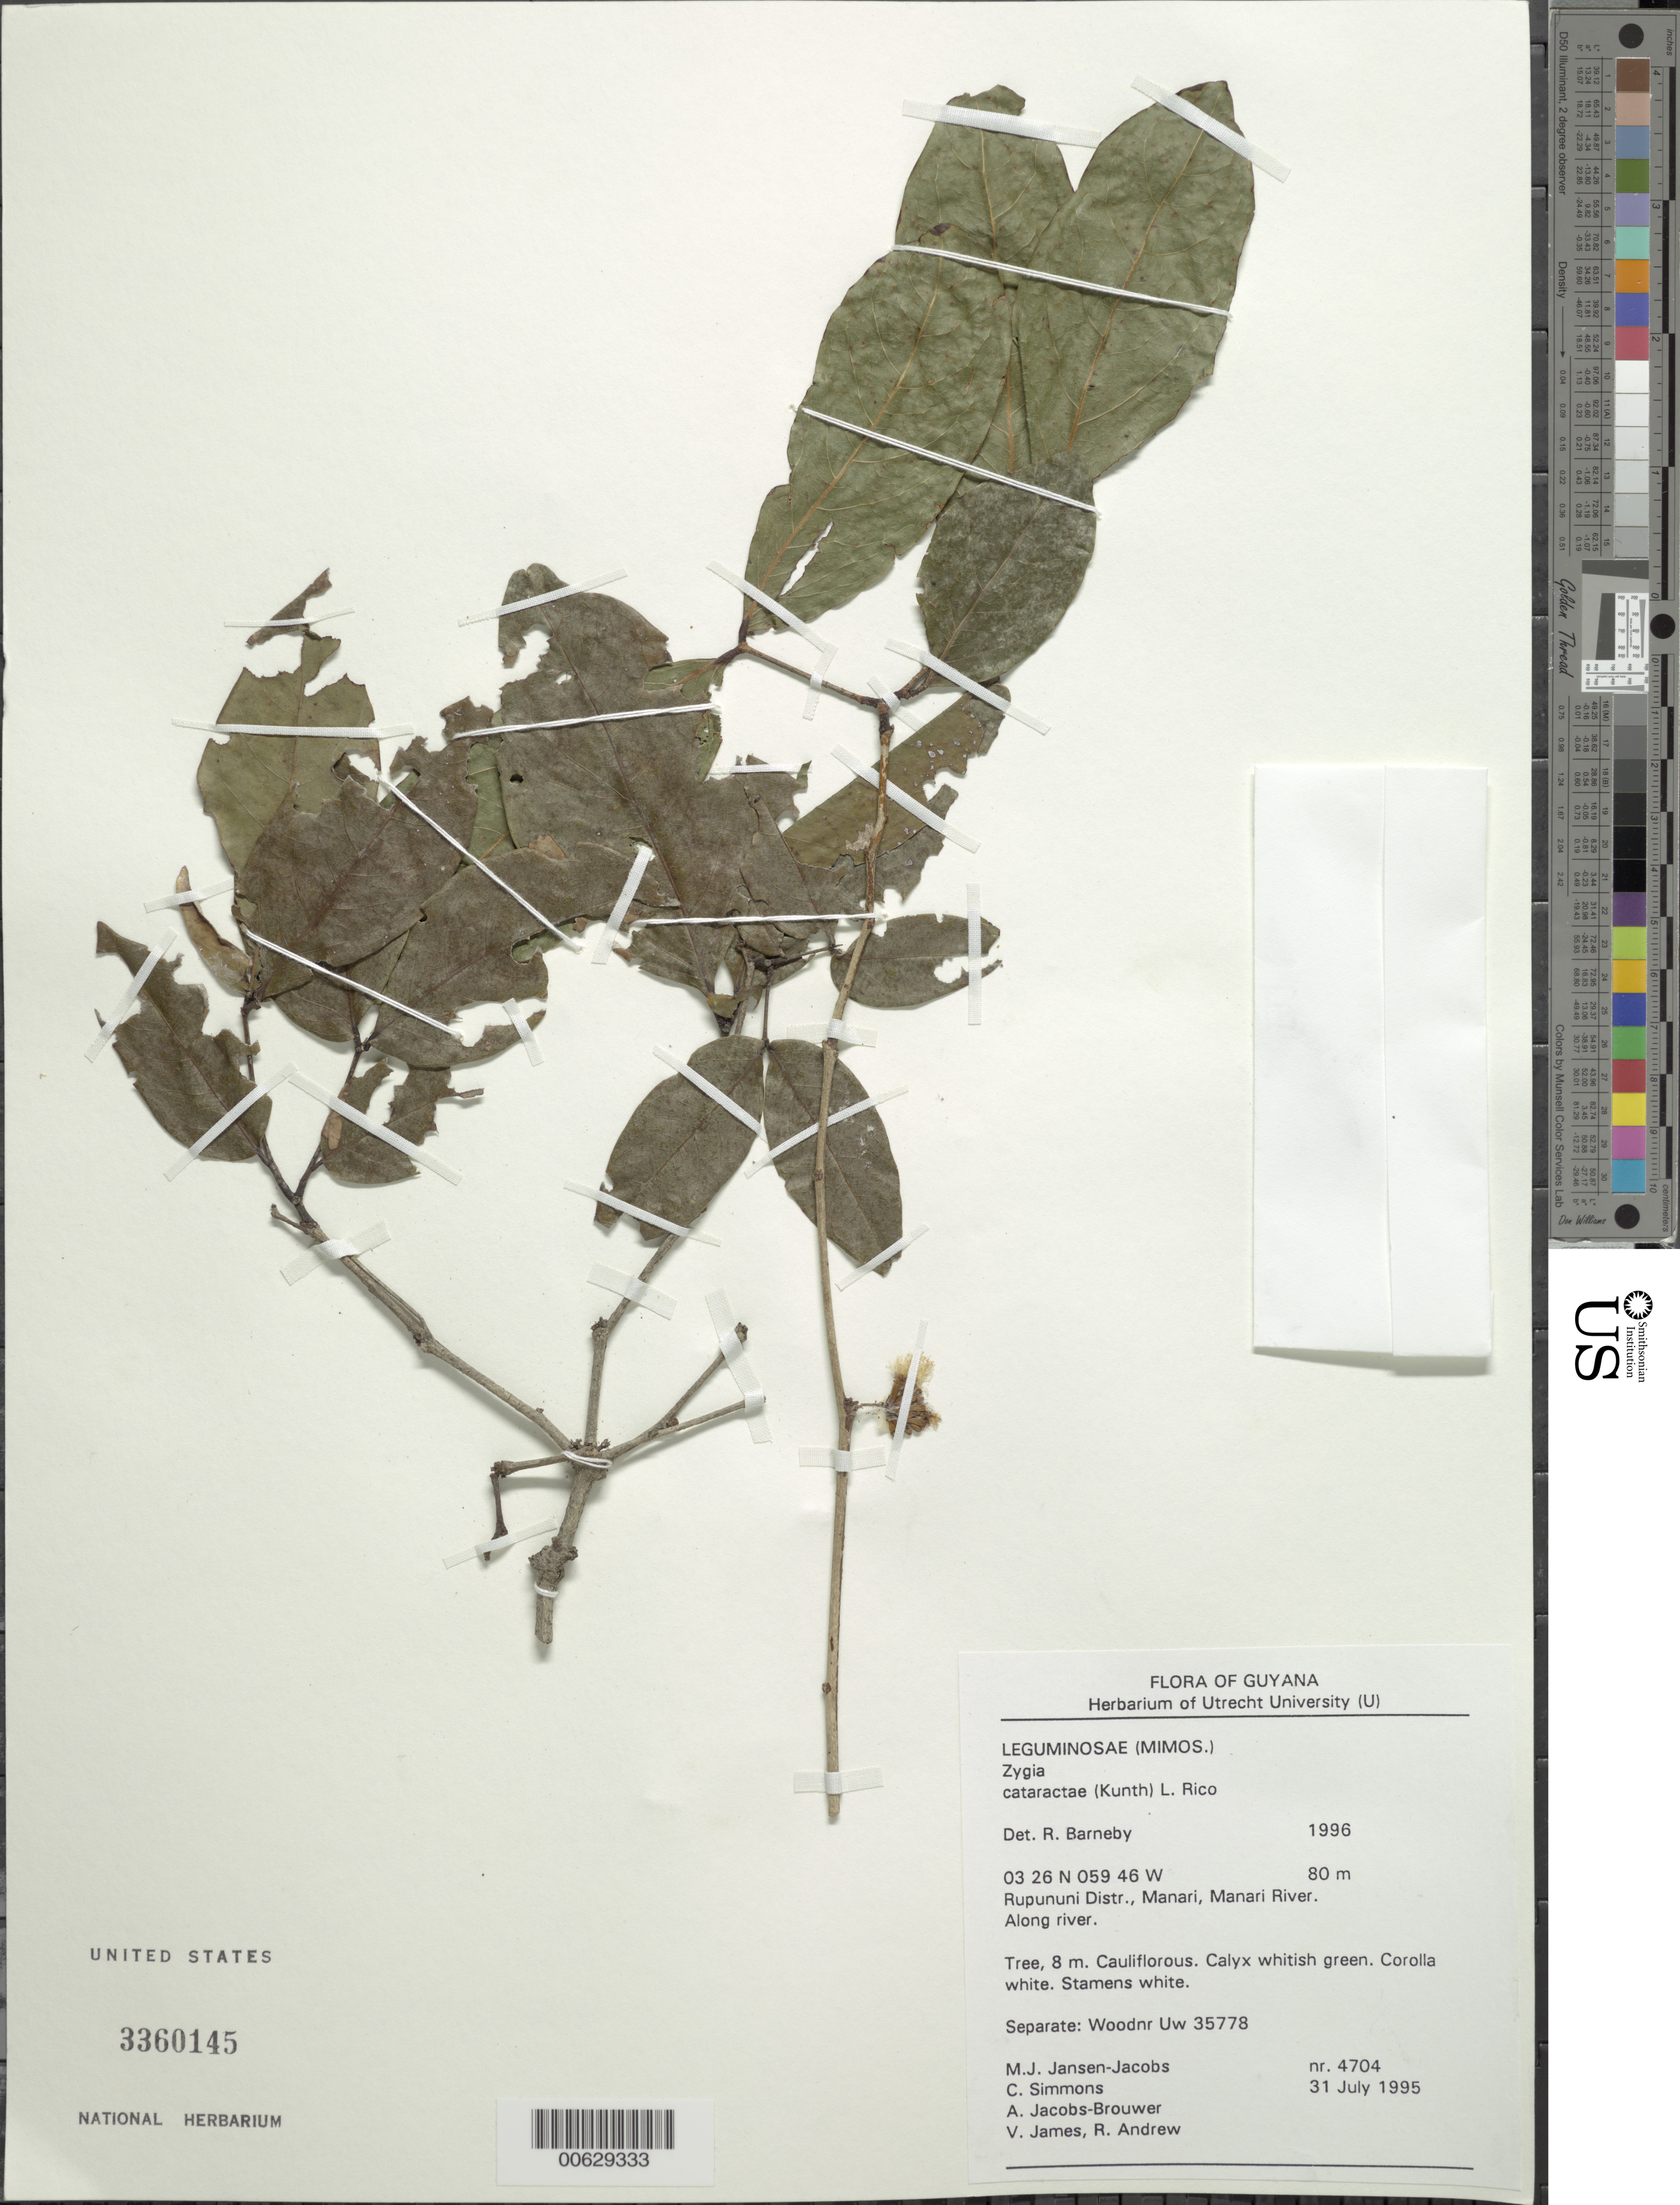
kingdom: Plantae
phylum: Tracheophyta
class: Magnoliopsida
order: Fabales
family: Fabaceae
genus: Zygia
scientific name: Zygia cataractae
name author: (Kunth) L. Rico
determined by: Barneby, Rupert C., (NY)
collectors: M. J. Jansen-Jacobs, C. Simons, A. Jacobs-Brouwer, V. James & R. Andrew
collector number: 4704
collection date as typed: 31-Jul-95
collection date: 1995-07-31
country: Guyana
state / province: U. Takutu-U. Essequibo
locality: Manari, Manari River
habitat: Along river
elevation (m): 80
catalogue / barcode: US 3360145